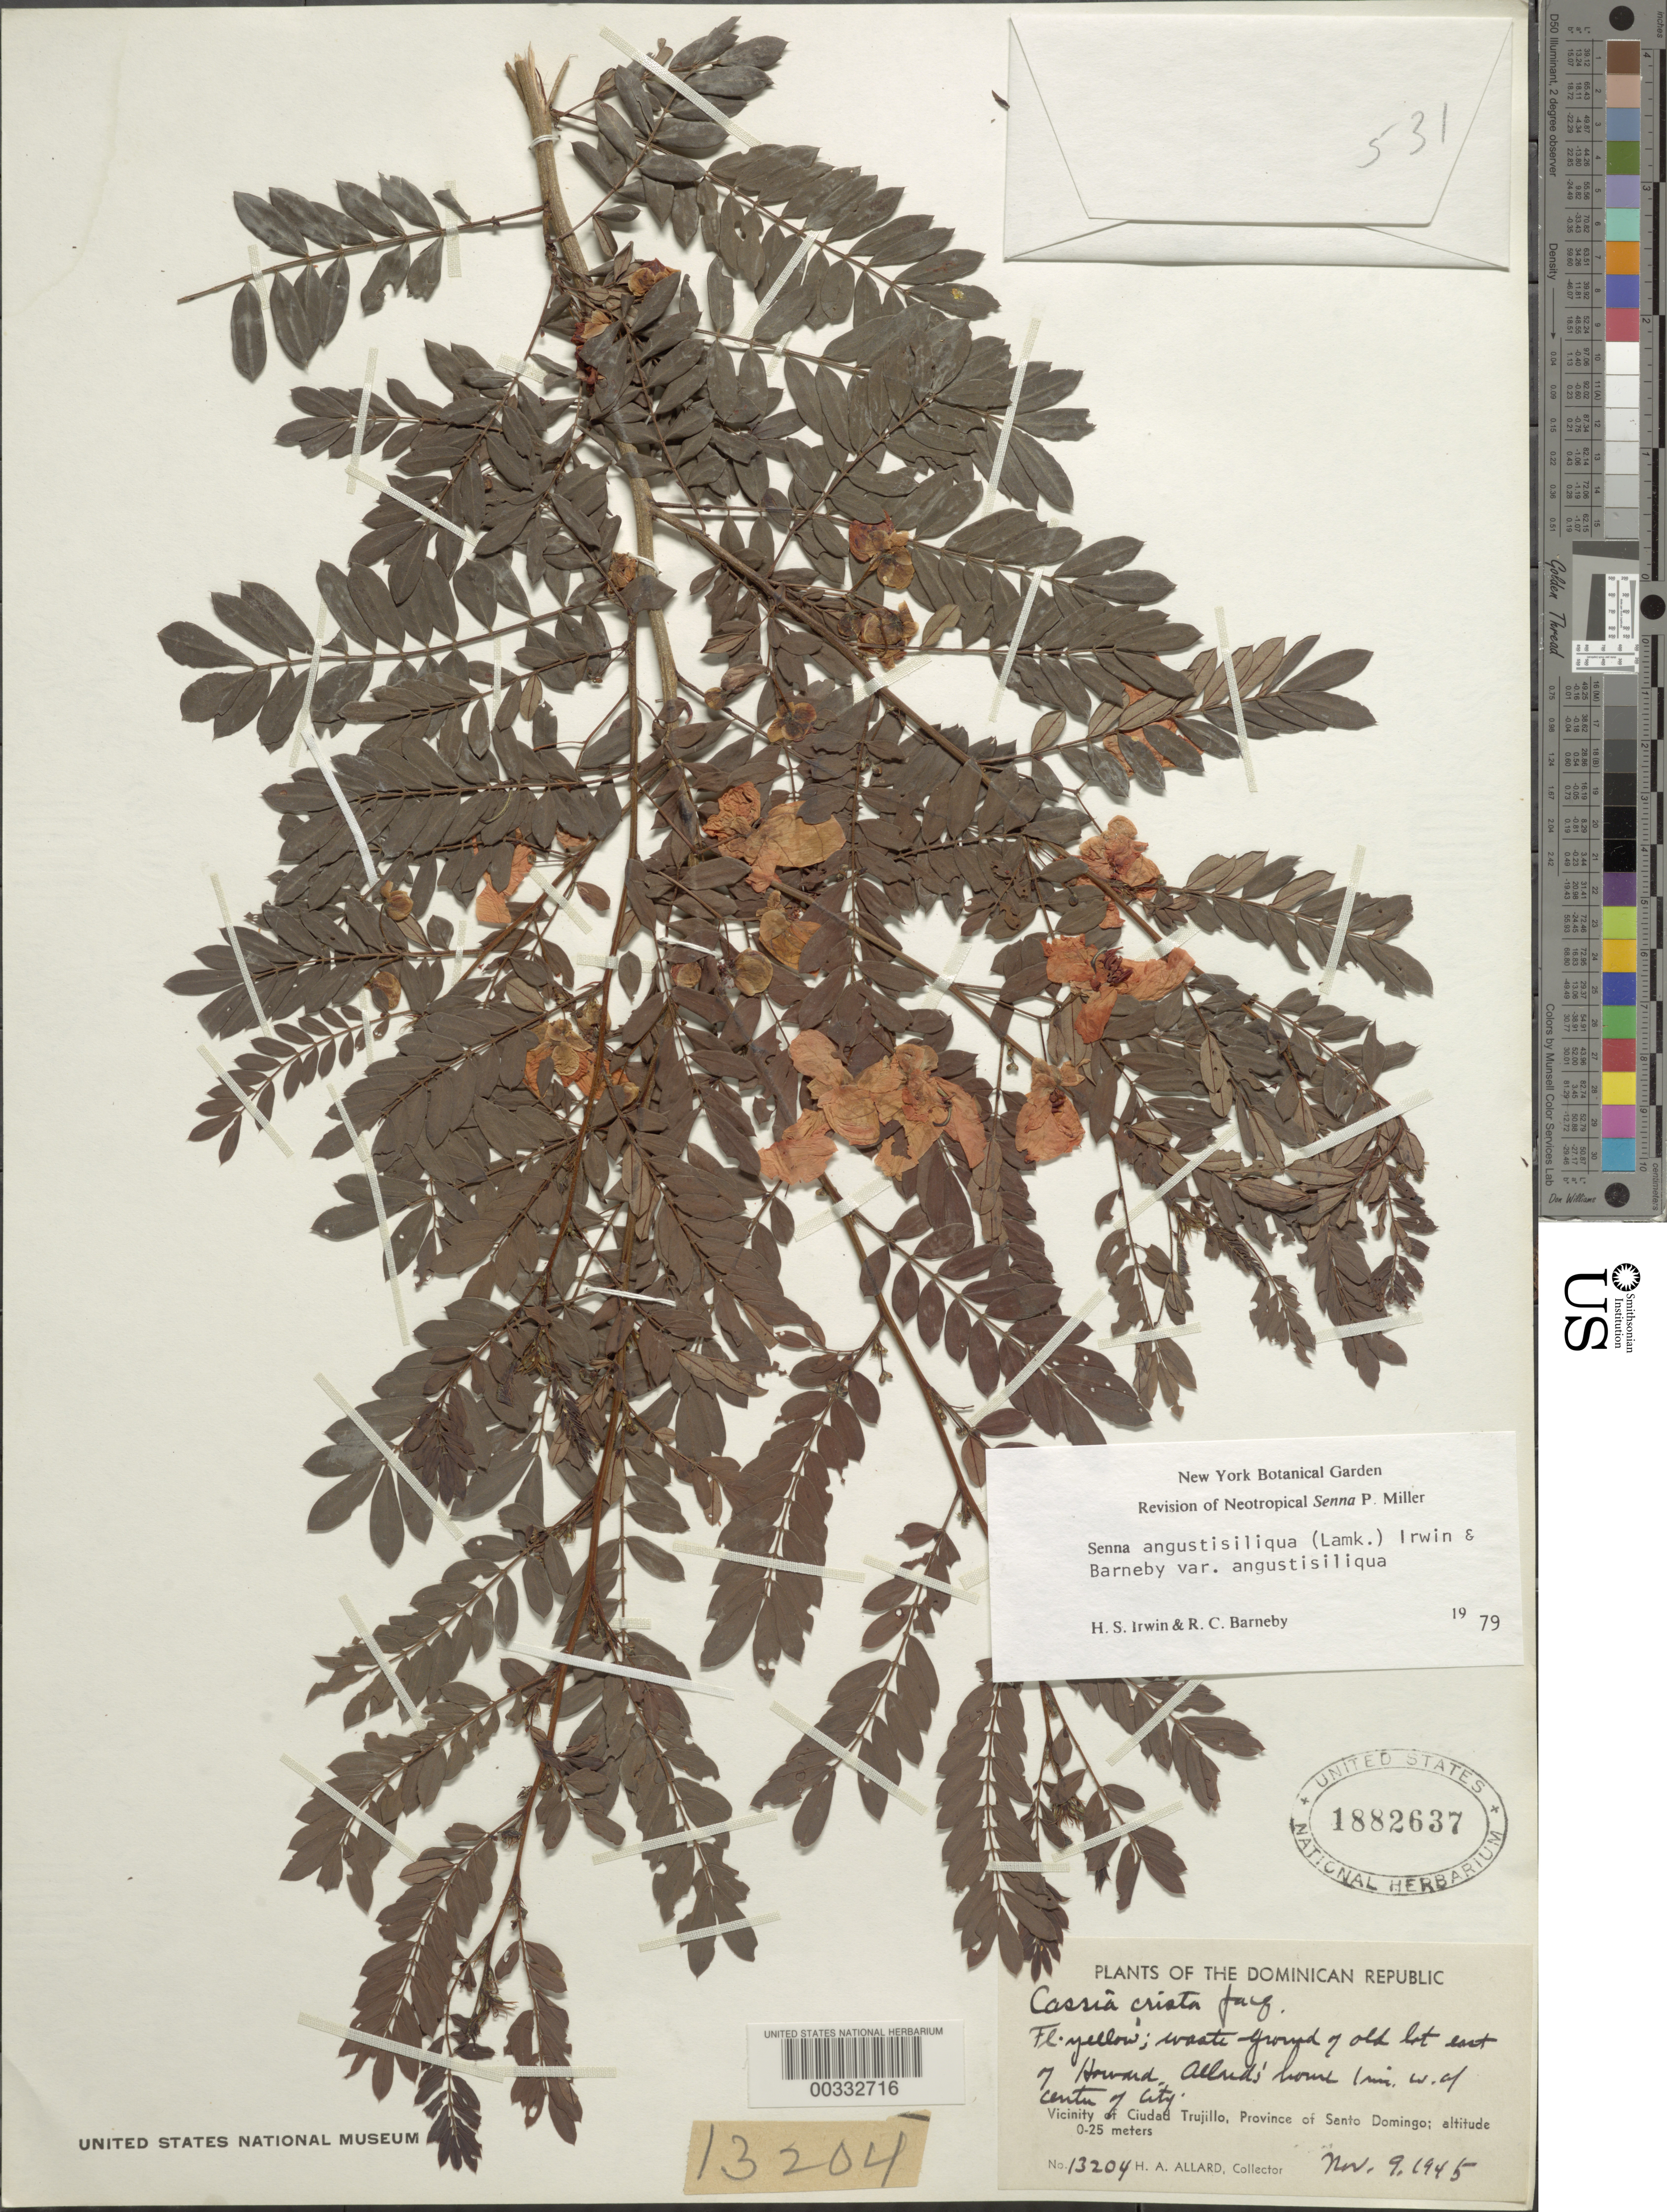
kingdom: Plantae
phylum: Tracheophyta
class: Magnoliopsida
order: Fabales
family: Fabaceae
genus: Senna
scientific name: Senna angustisiliqua var. angustisiliqua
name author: (Lam.) H.S. Irwin & Barneby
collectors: H. A. Allard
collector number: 13204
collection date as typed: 09 Nov 1945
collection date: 1945-11-09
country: Dominican Republic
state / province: Distrito Nacional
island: Hispaniola Island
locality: Old lot e of h.a. allard's home, 1 mi w of center of city; vicinity of ciudad trujillo, prov. of santo domingo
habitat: Waste ground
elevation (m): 0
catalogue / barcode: US 1882637